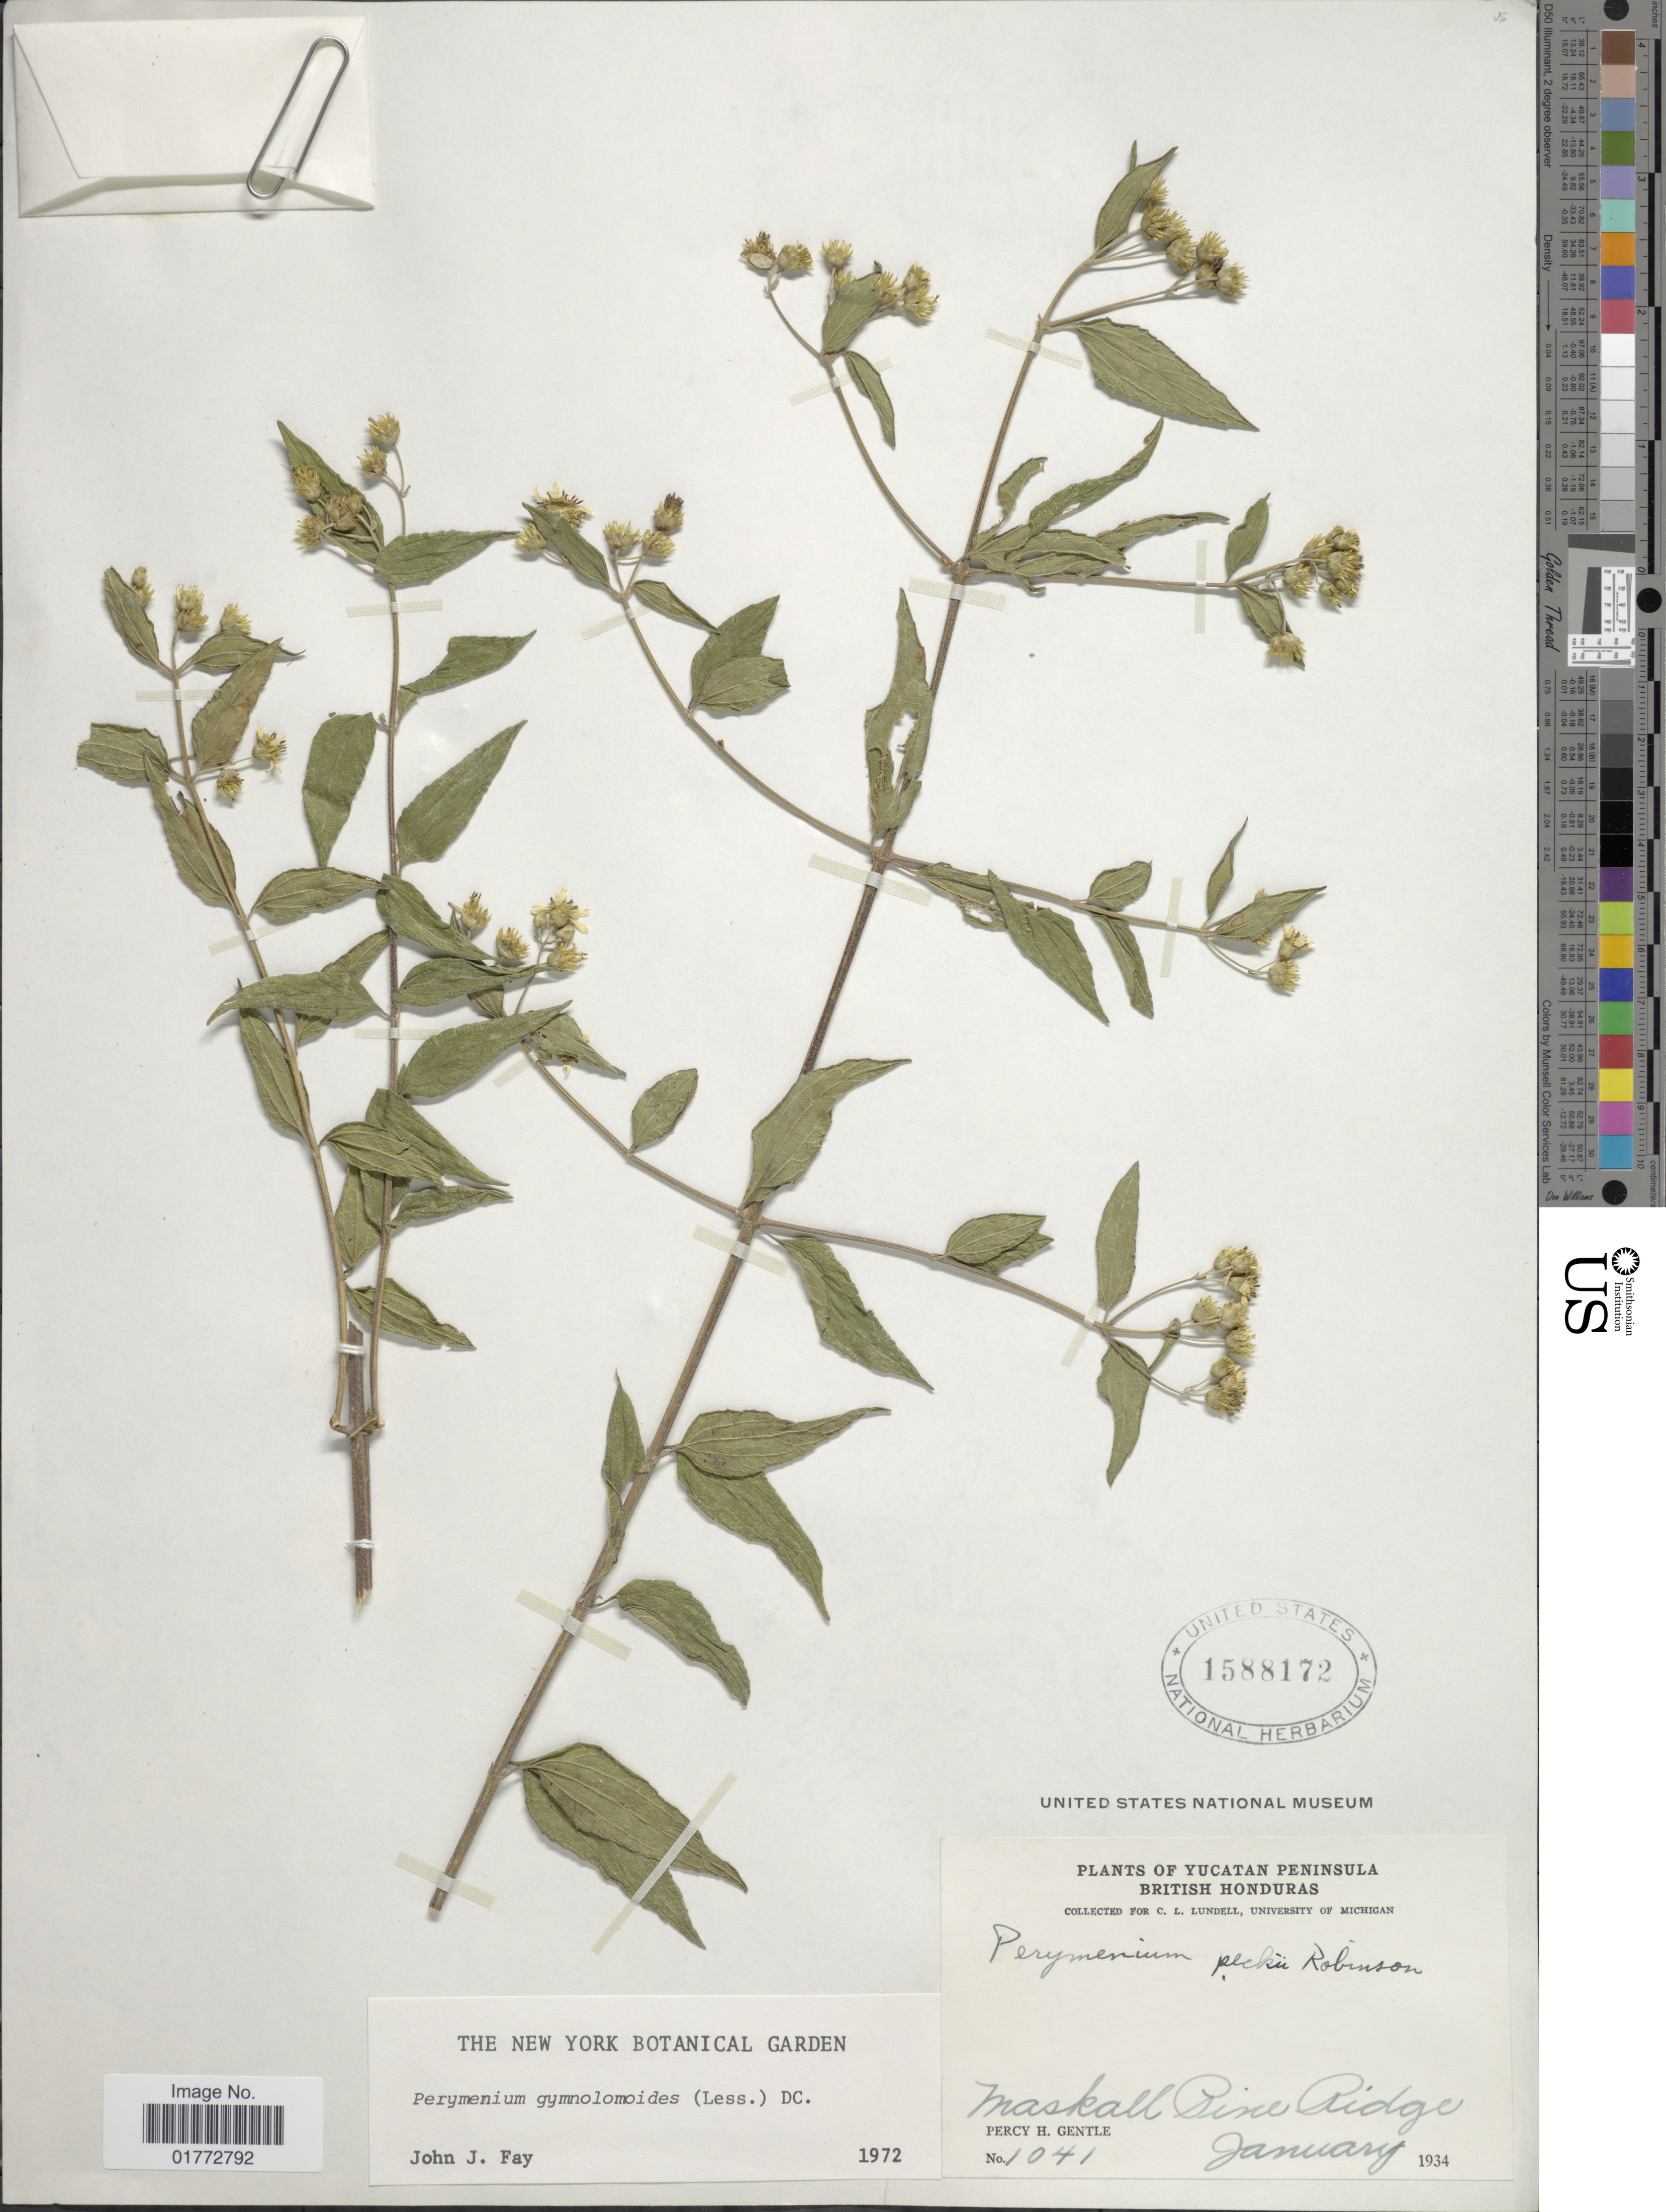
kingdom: Plantae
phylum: Tracheophyta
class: Magnoliopsida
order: Asterales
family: Asteraceae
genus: Perymenium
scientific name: Perymenium gymnolomoides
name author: (Less.) DC.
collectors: P. H. Gentle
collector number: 1041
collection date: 1934-01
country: Belize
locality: Yucutan Peninslia, Birtish Honduras, Maskall Pine Ridge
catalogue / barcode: US 1588172